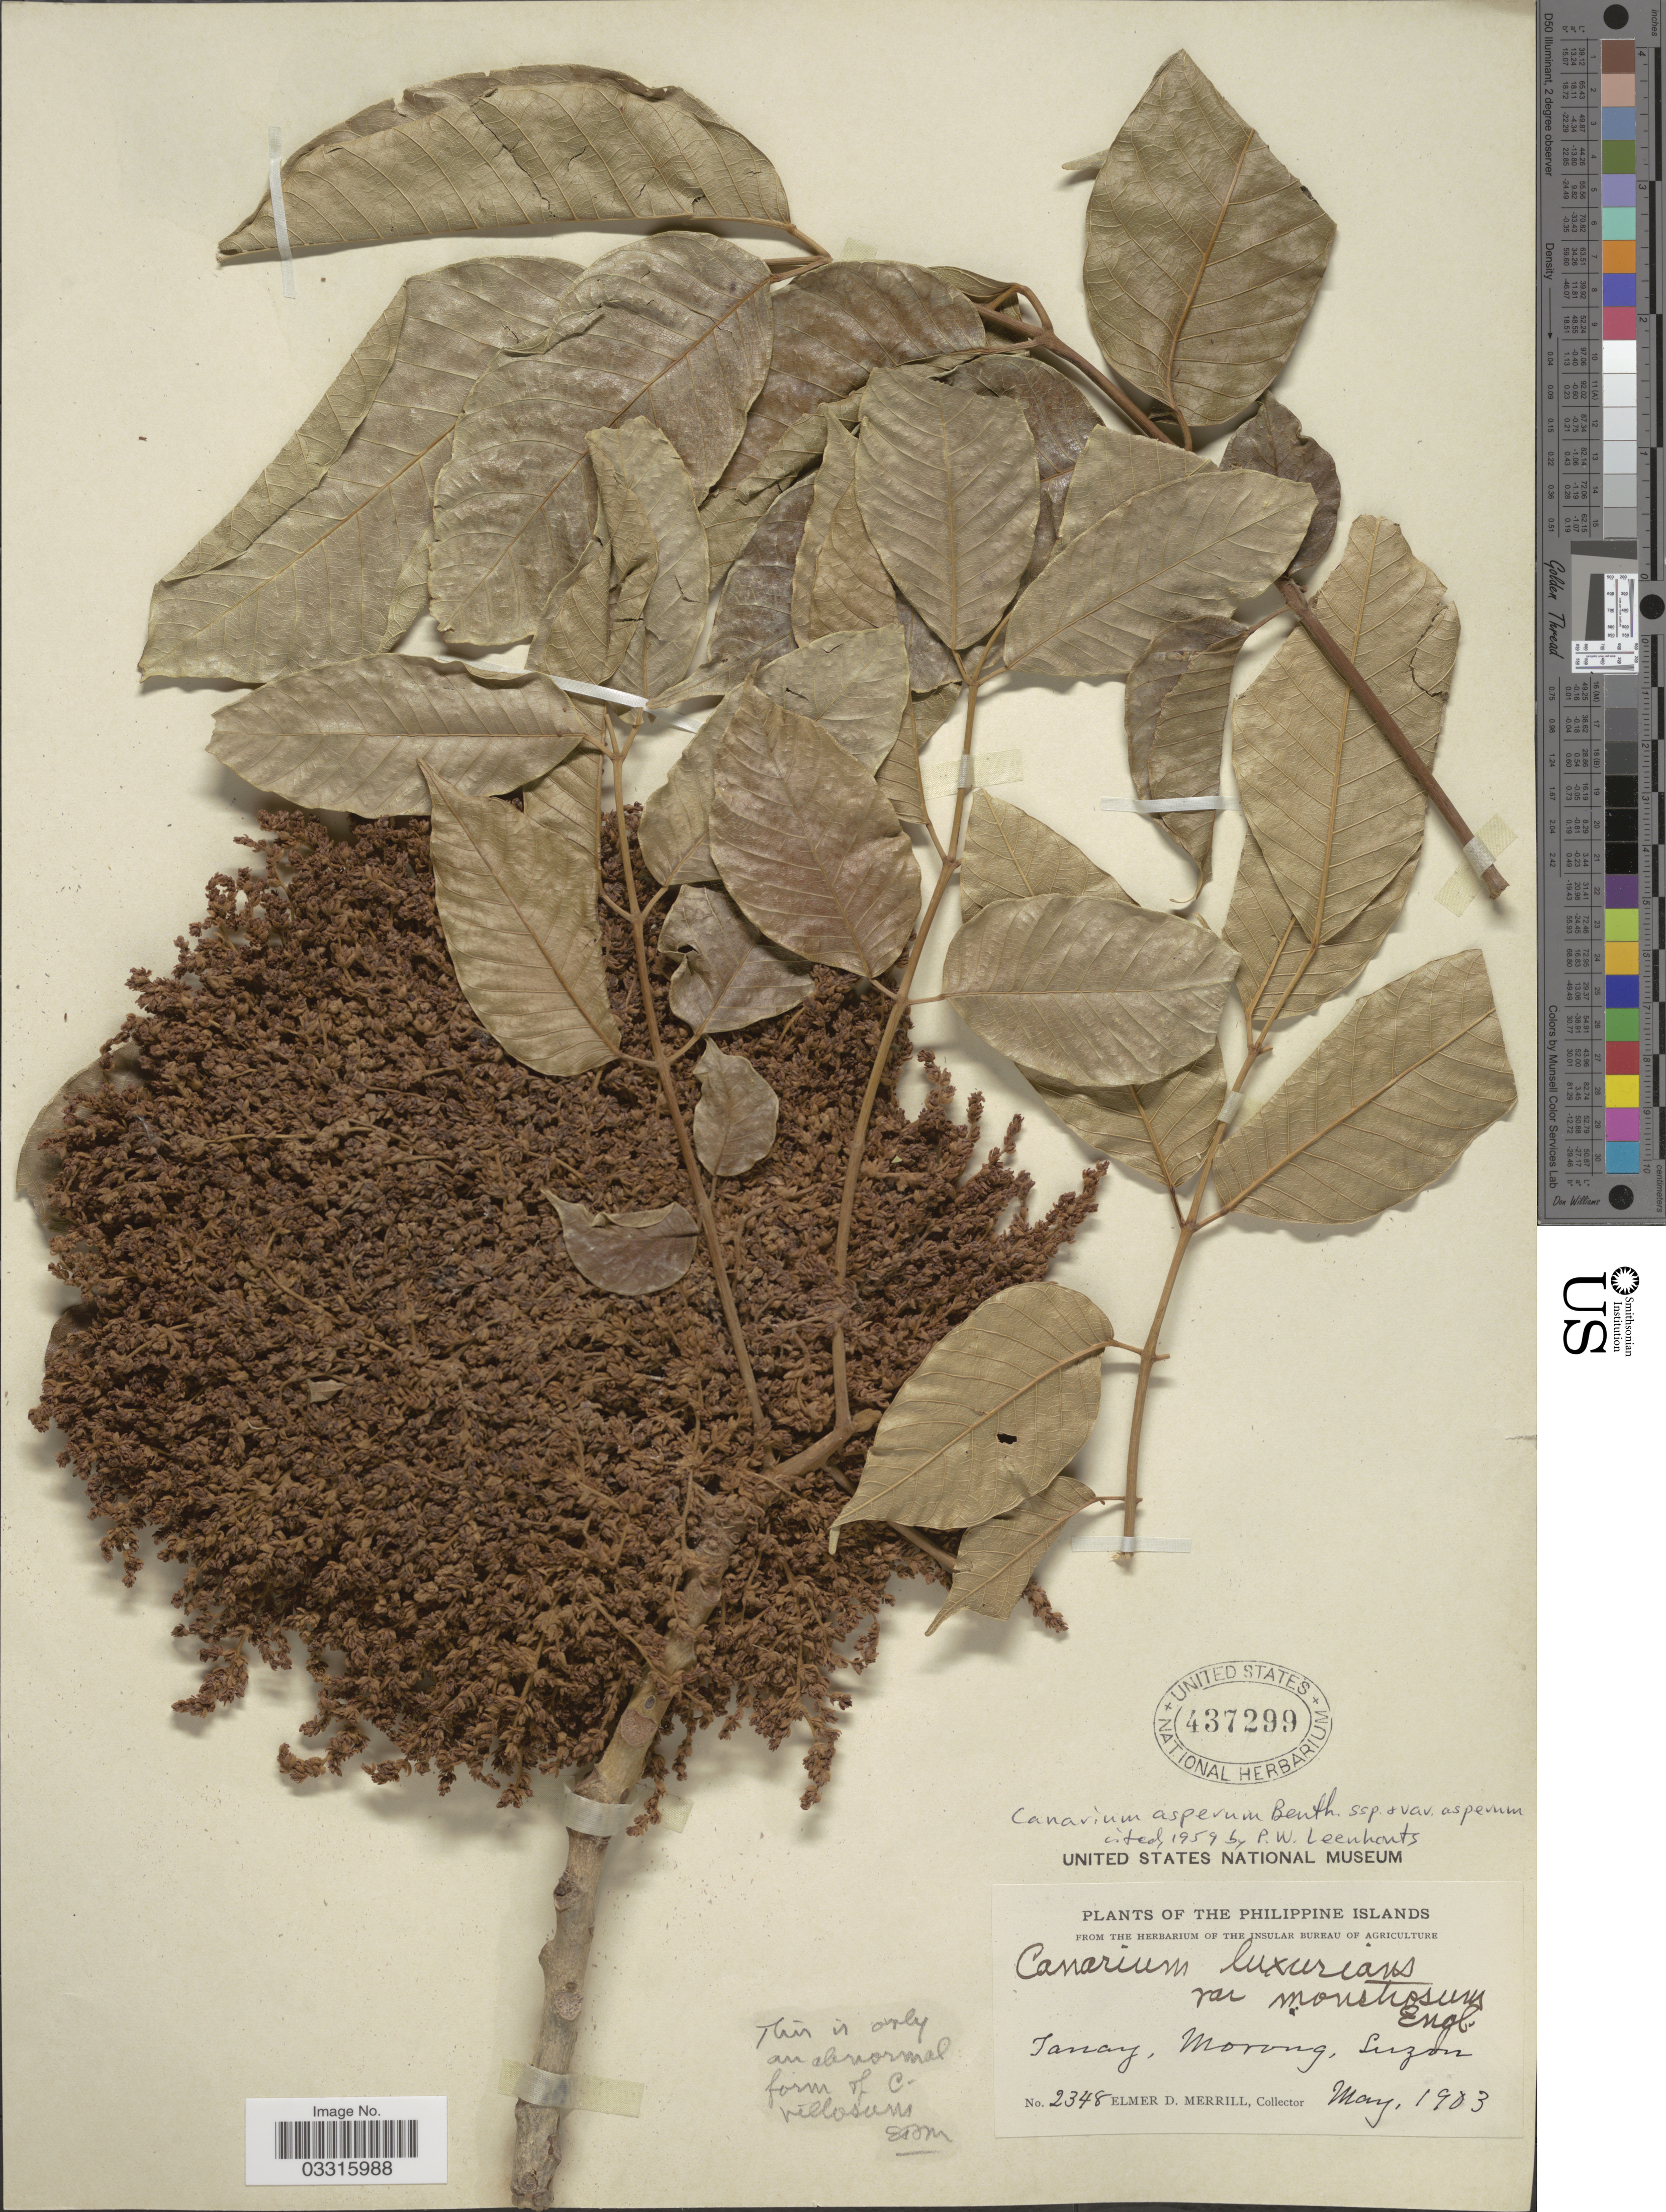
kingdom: Plantae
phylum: Tracheophyta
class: Magnoliopsida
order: Sapindales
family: Burseraceae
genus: Canarium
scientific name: Canarium asperum subsp. asperum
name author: Benth.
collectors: E. D. Merrill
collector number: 2348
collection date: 1903-05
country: Philippines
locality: Tanay, Morong, Luzon.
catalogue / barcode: US 437299